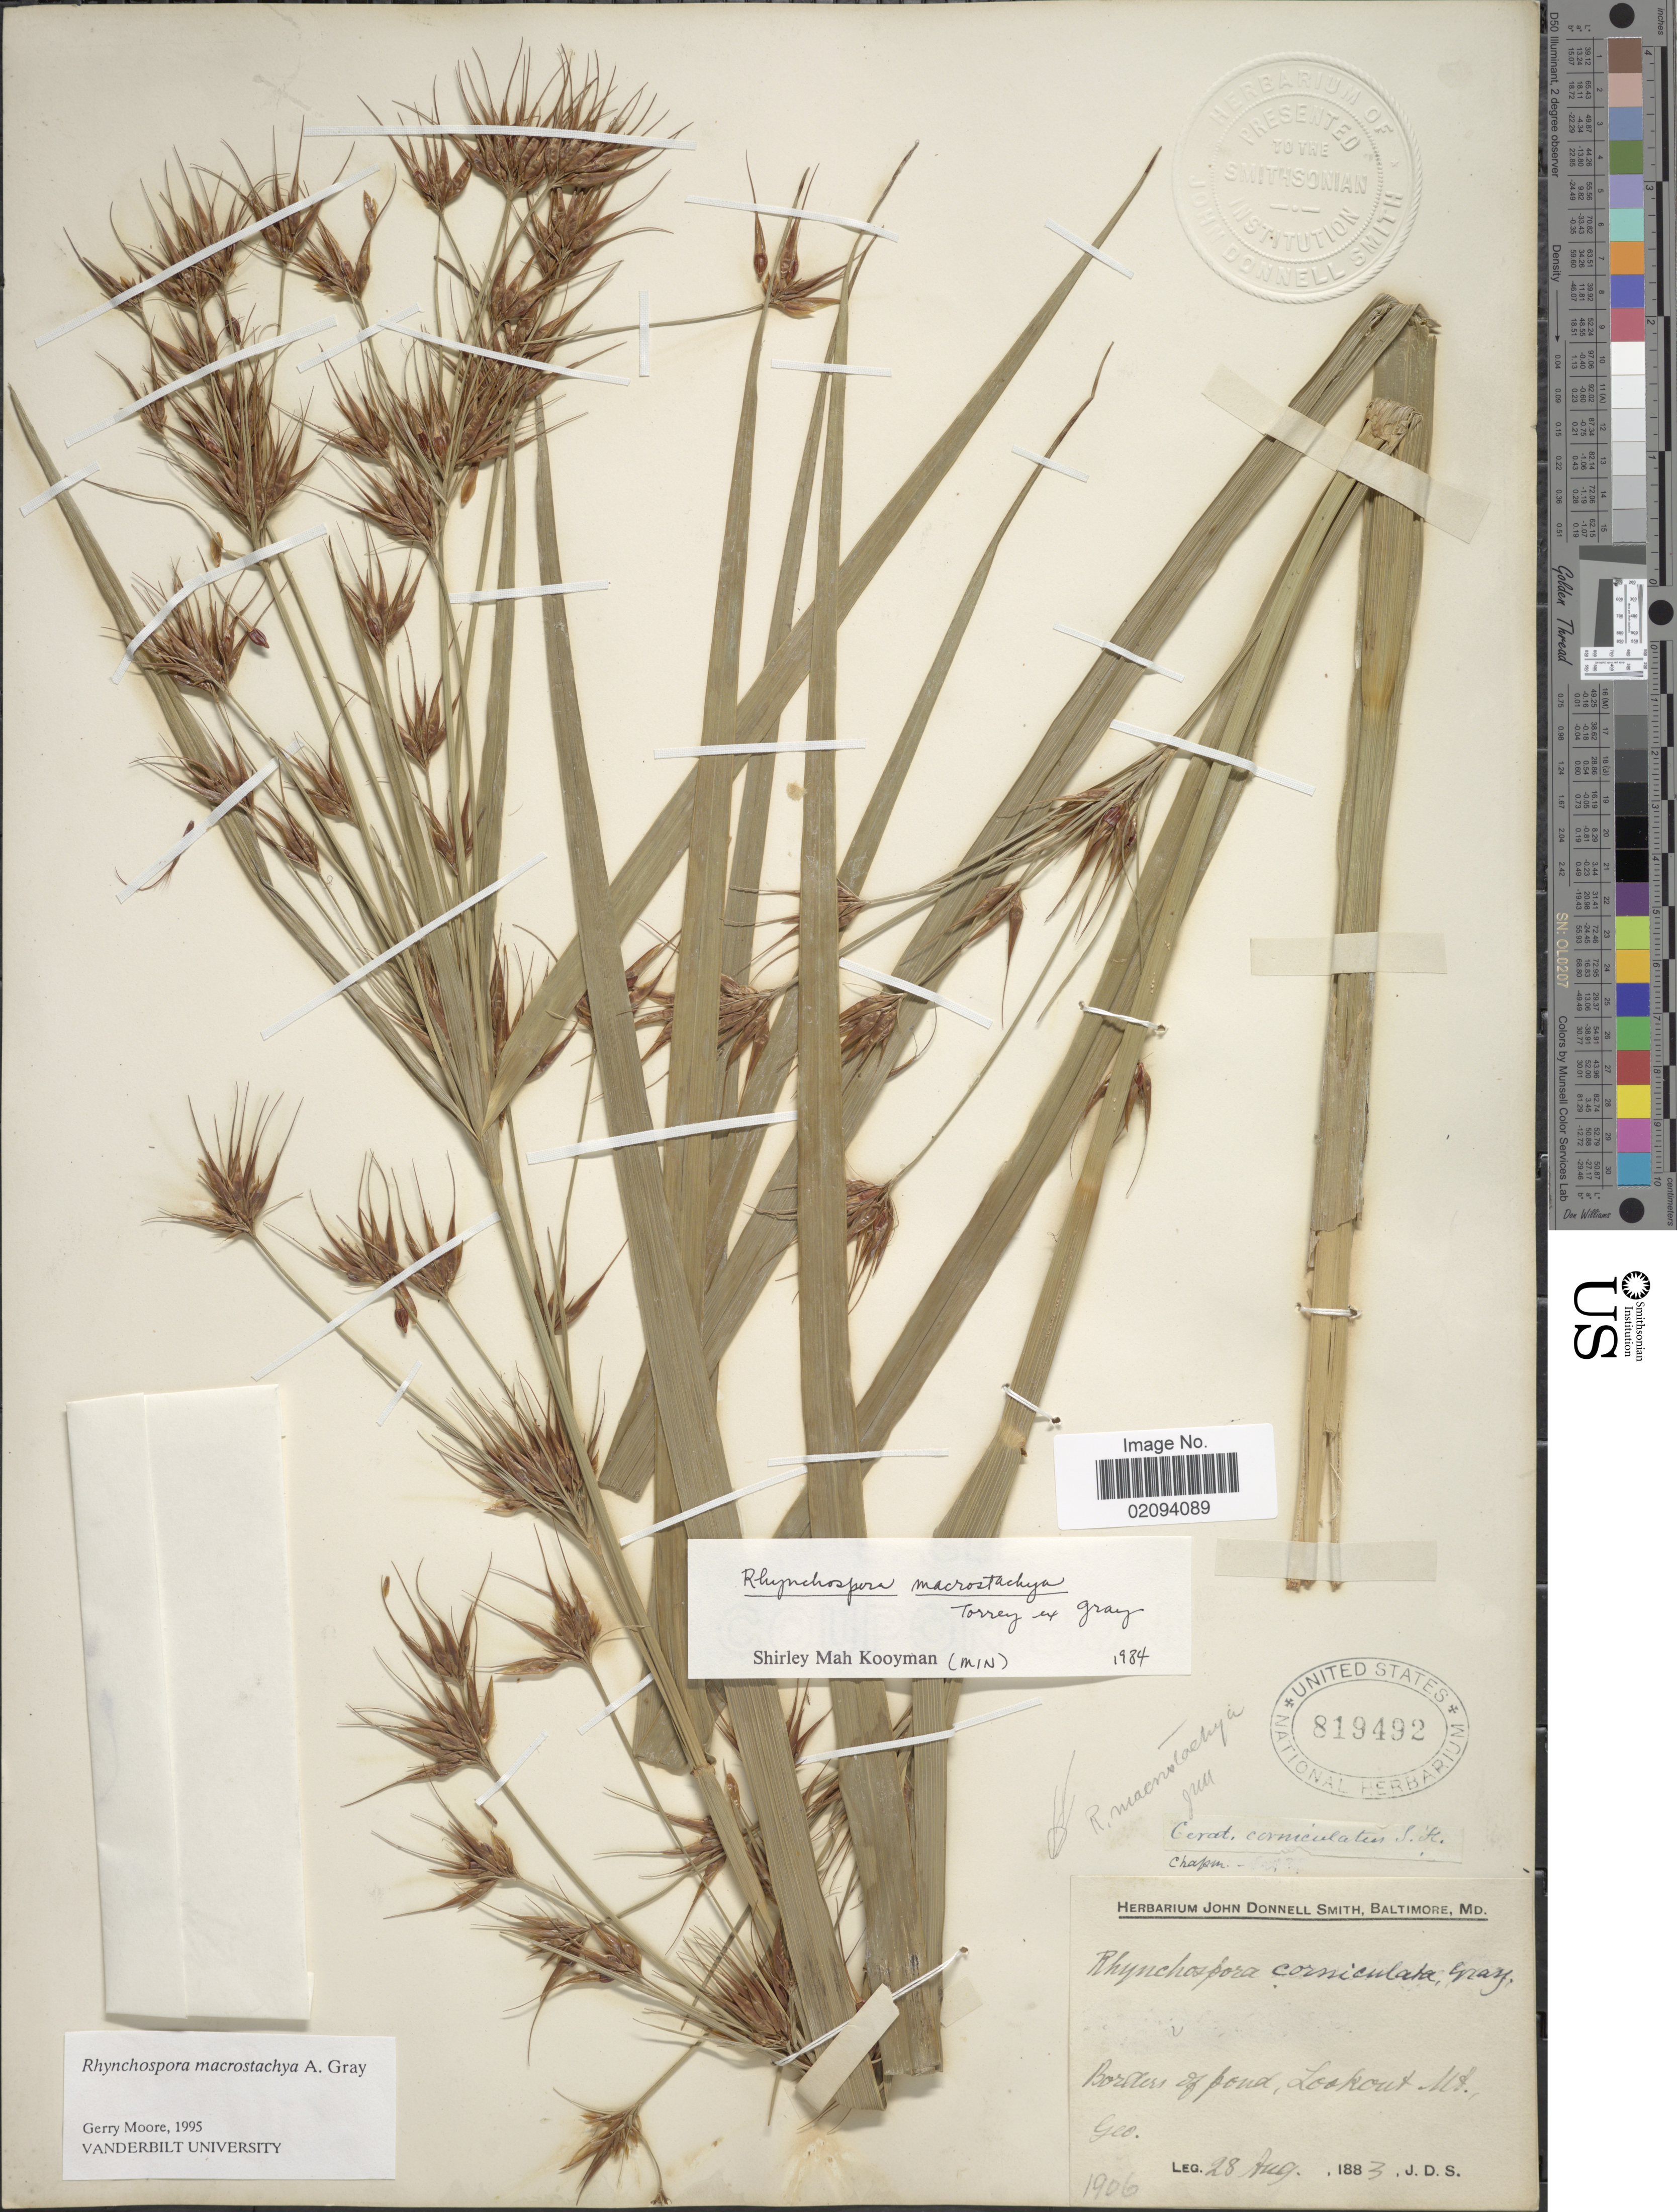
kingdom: Plantae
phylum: Tracheophyta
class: Liliopsida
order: Poales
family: Cyperaceae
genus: Rhynchospora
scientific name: Rhynchospora macrostachya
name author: Torr. ex A. Gray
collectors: J. Donnell Smith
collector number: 1906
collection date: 1883-08-28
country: United States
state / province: Georgia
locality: Borders of pond, Lookout Mt.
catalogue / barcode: US 819492